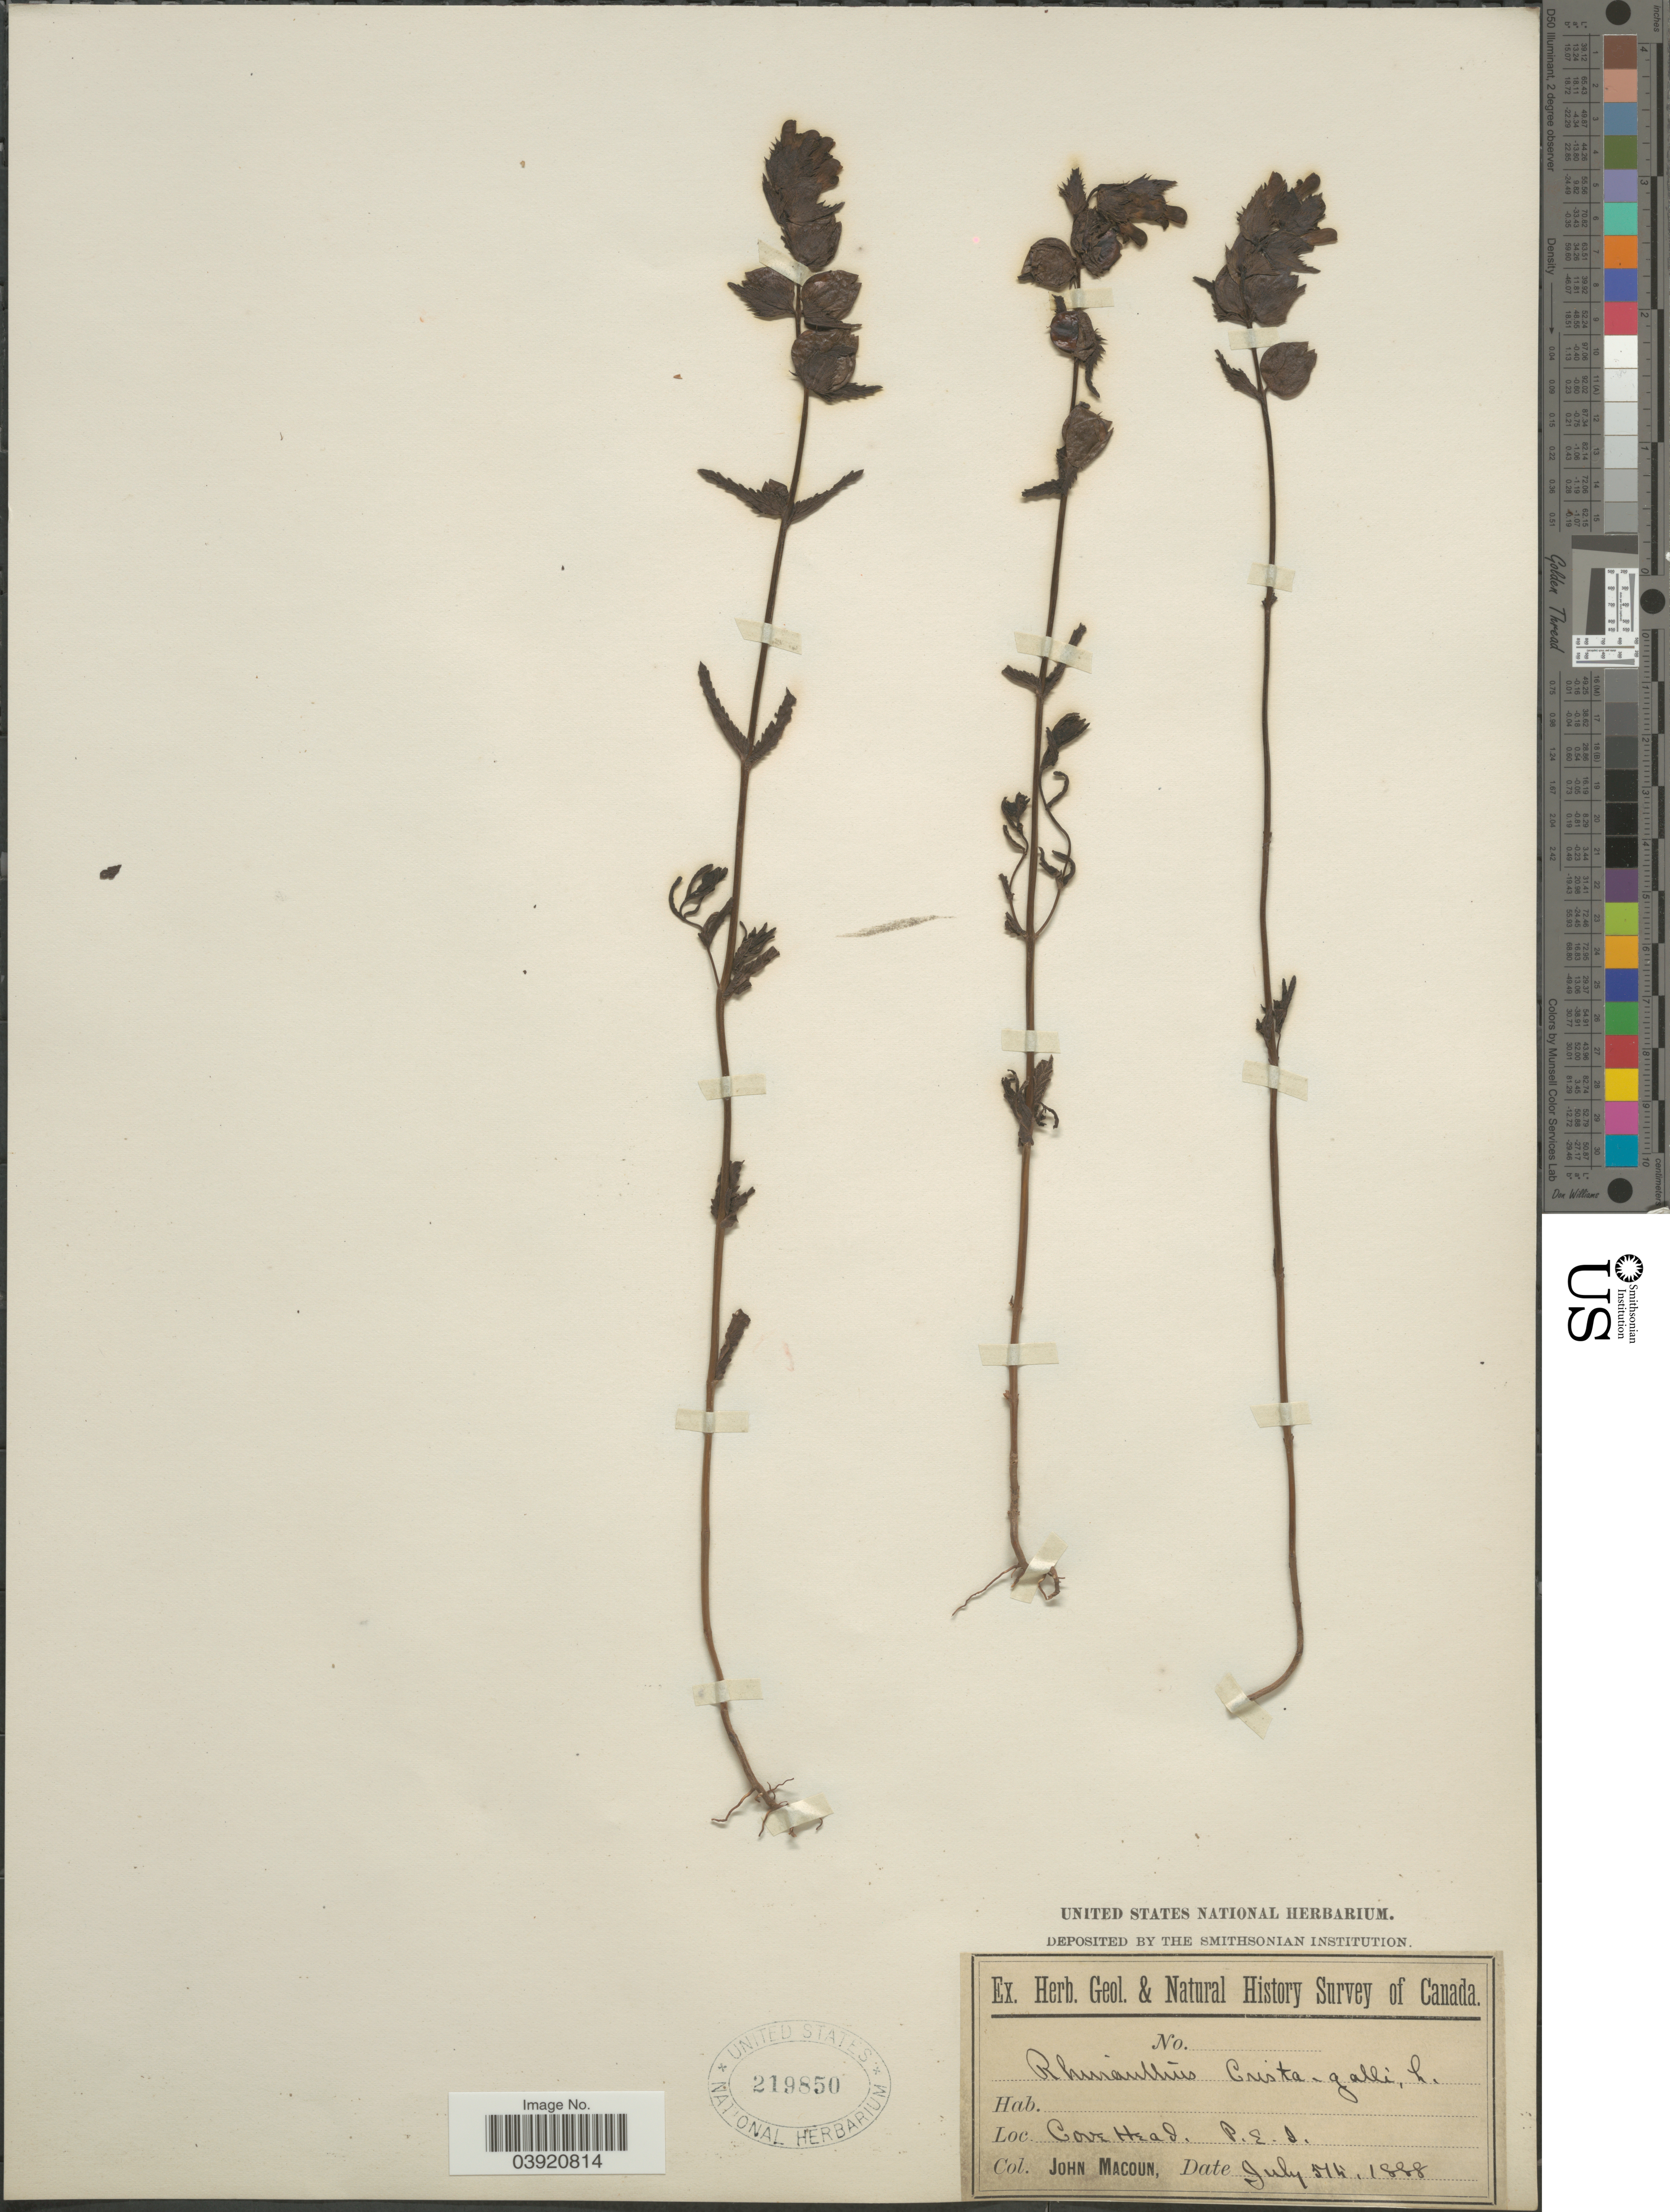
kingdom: Plantae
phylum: Tracheophyta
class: Magnoliopsida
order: Lamiales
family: Orobanchaceae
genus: Rhinanthus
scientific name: Rhinanthus crista-galli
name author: L.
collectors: J. Macoun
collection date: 1888-07-05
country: Canada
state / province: Prince Edward Island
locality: Cove Head, P.E.I.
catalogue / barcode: US 219850